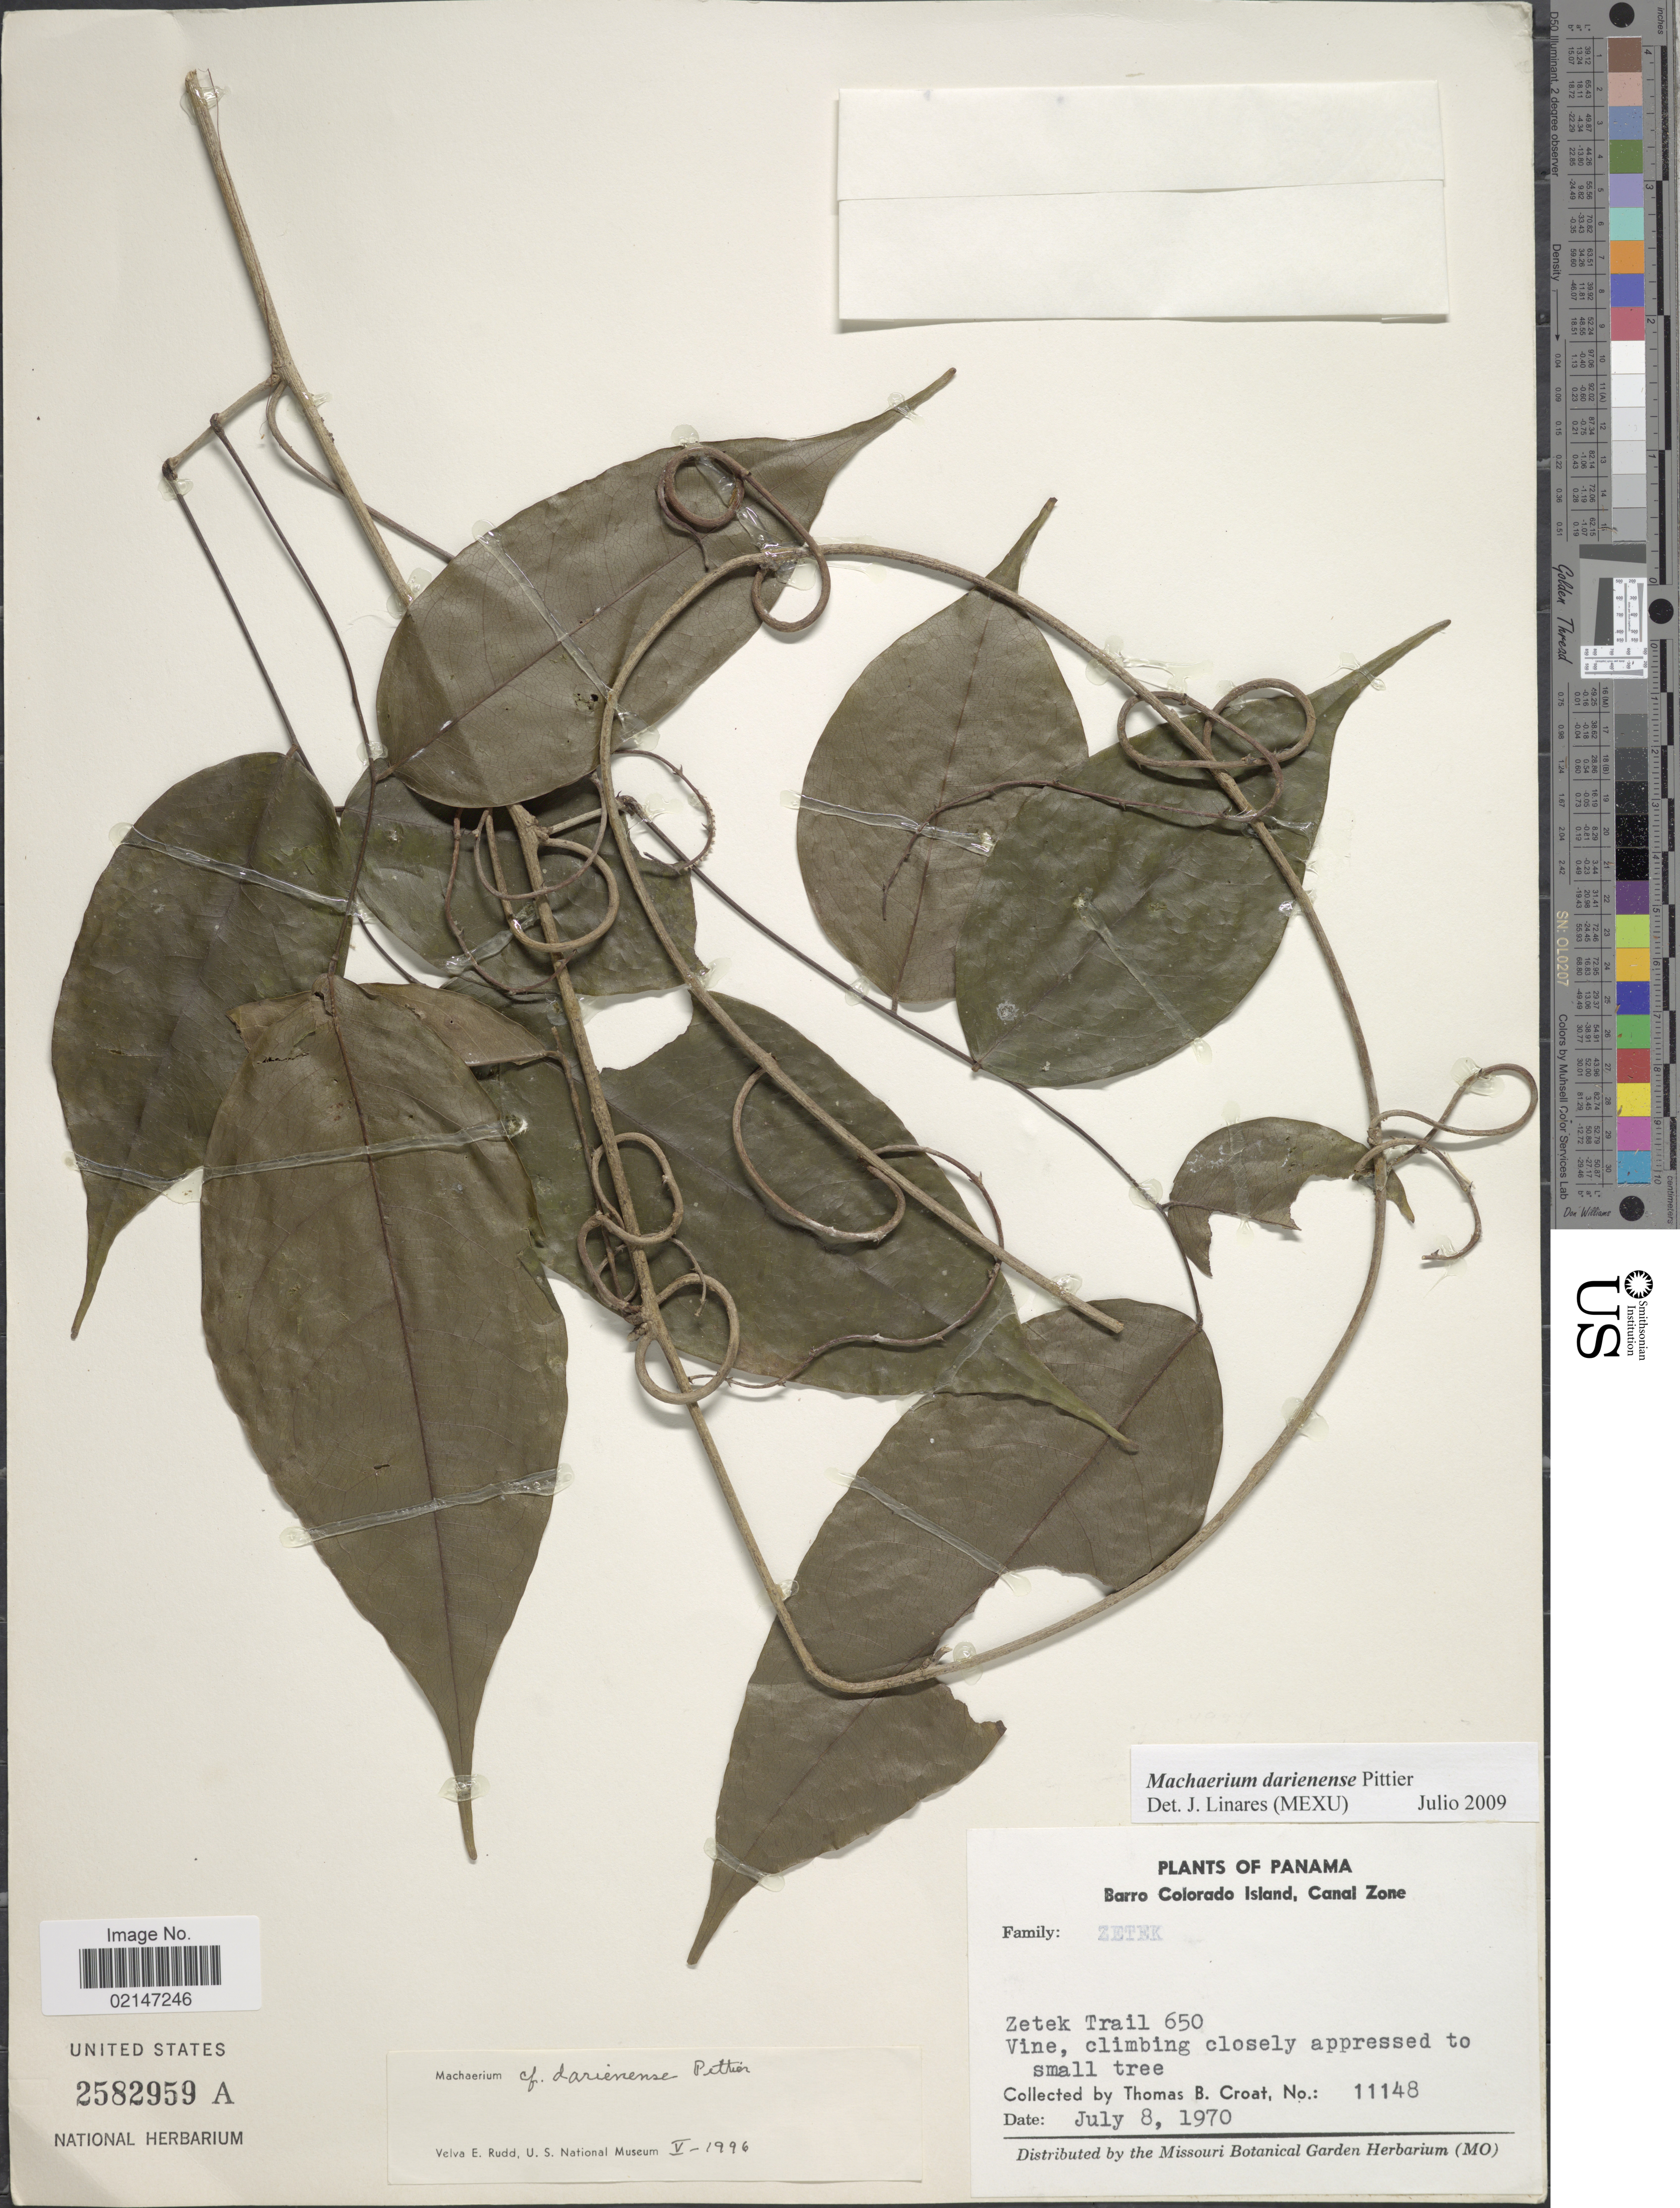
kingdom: Plantae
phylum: Tracheophyta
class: Magnoliopsida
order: Fabales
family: Fabaceae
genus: Machaerium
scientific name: Machaerium darienense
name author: Pittier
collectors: T. B. Croat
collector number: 11148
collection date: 1970-07-08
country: Panama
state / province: Panamá Oeste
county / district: Canal Zone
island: Barro Colorado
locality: Barro Colorado Island, Canal Zone, Zetek Trail 650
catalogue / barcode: US 2582959A